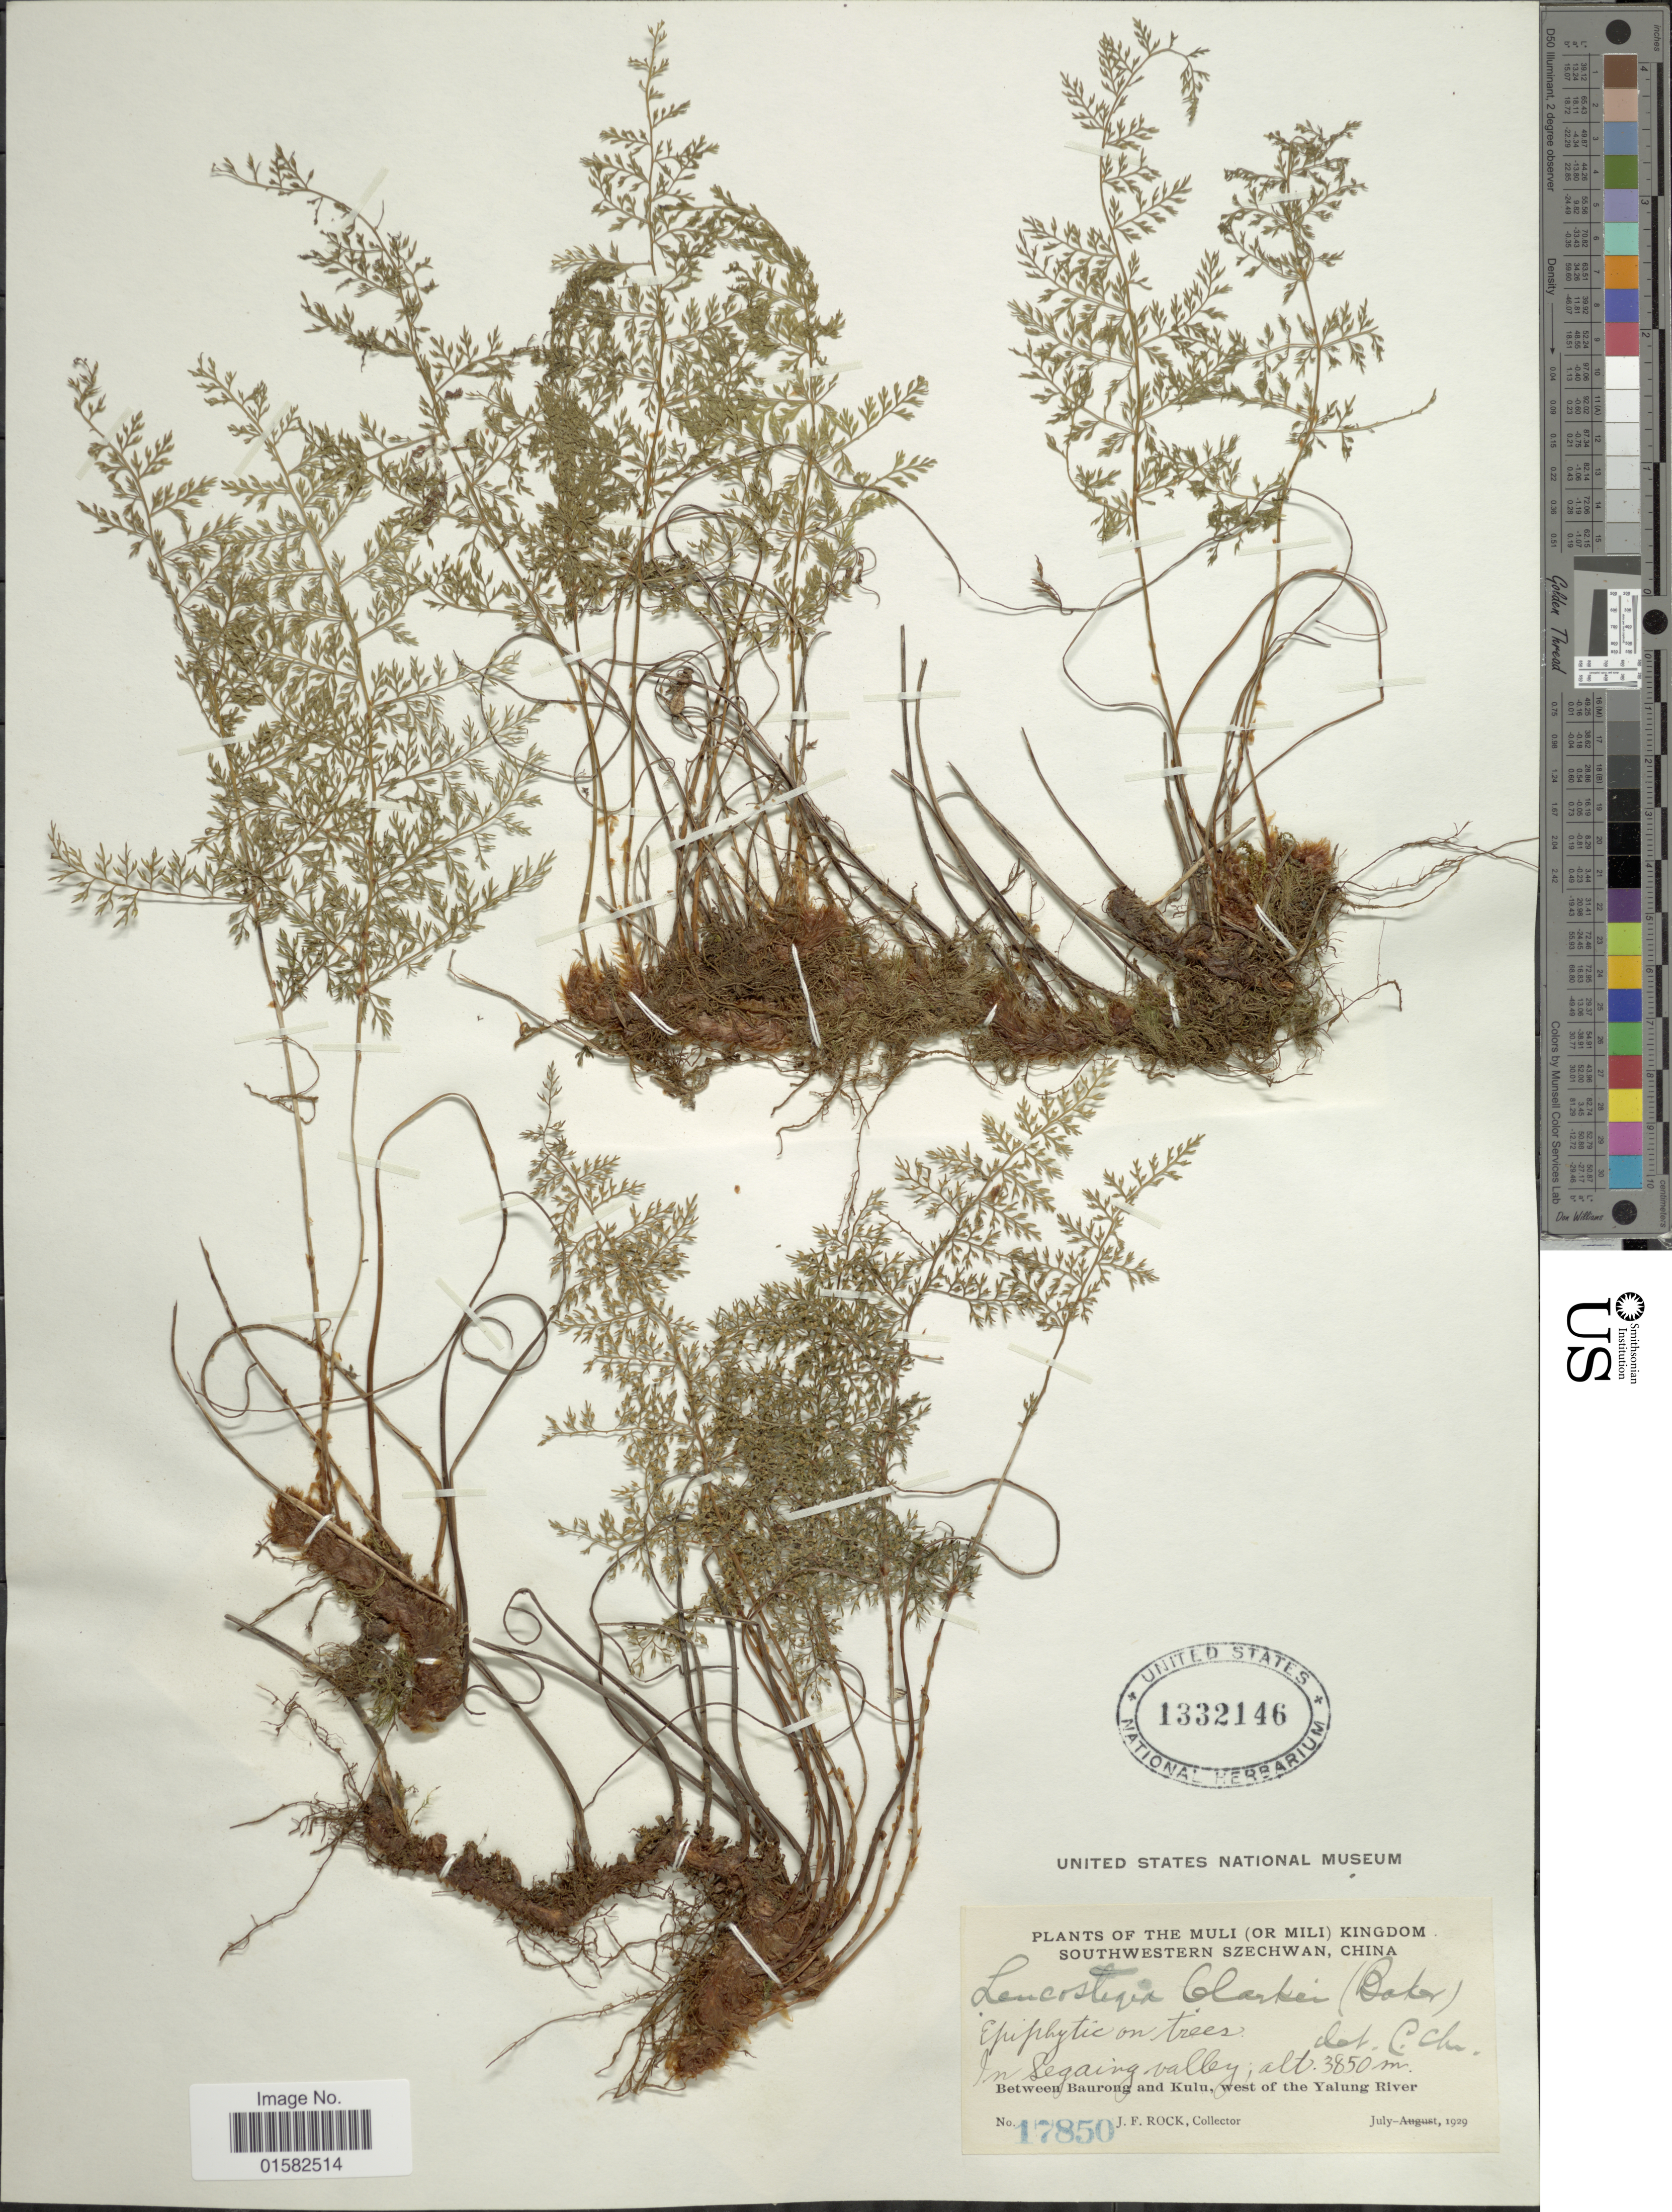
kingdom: Plantae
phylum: Tracheophyta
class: Polypodiopsida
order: Polypodiales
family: Davalliaceae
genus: Araiostegiella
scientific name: Araiostegiella hookeri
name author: (Bedd.) Fraser-Jenk.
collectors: J. Rock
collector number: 17850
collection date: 1929-07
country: China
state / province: Sichuan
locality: The Muli(orMili) Kingdom southwestern Szechwan, China, between Baurong and Kulu, west of the Yalung River, in Segaing valley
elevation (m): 3850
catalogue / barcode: US 1332146